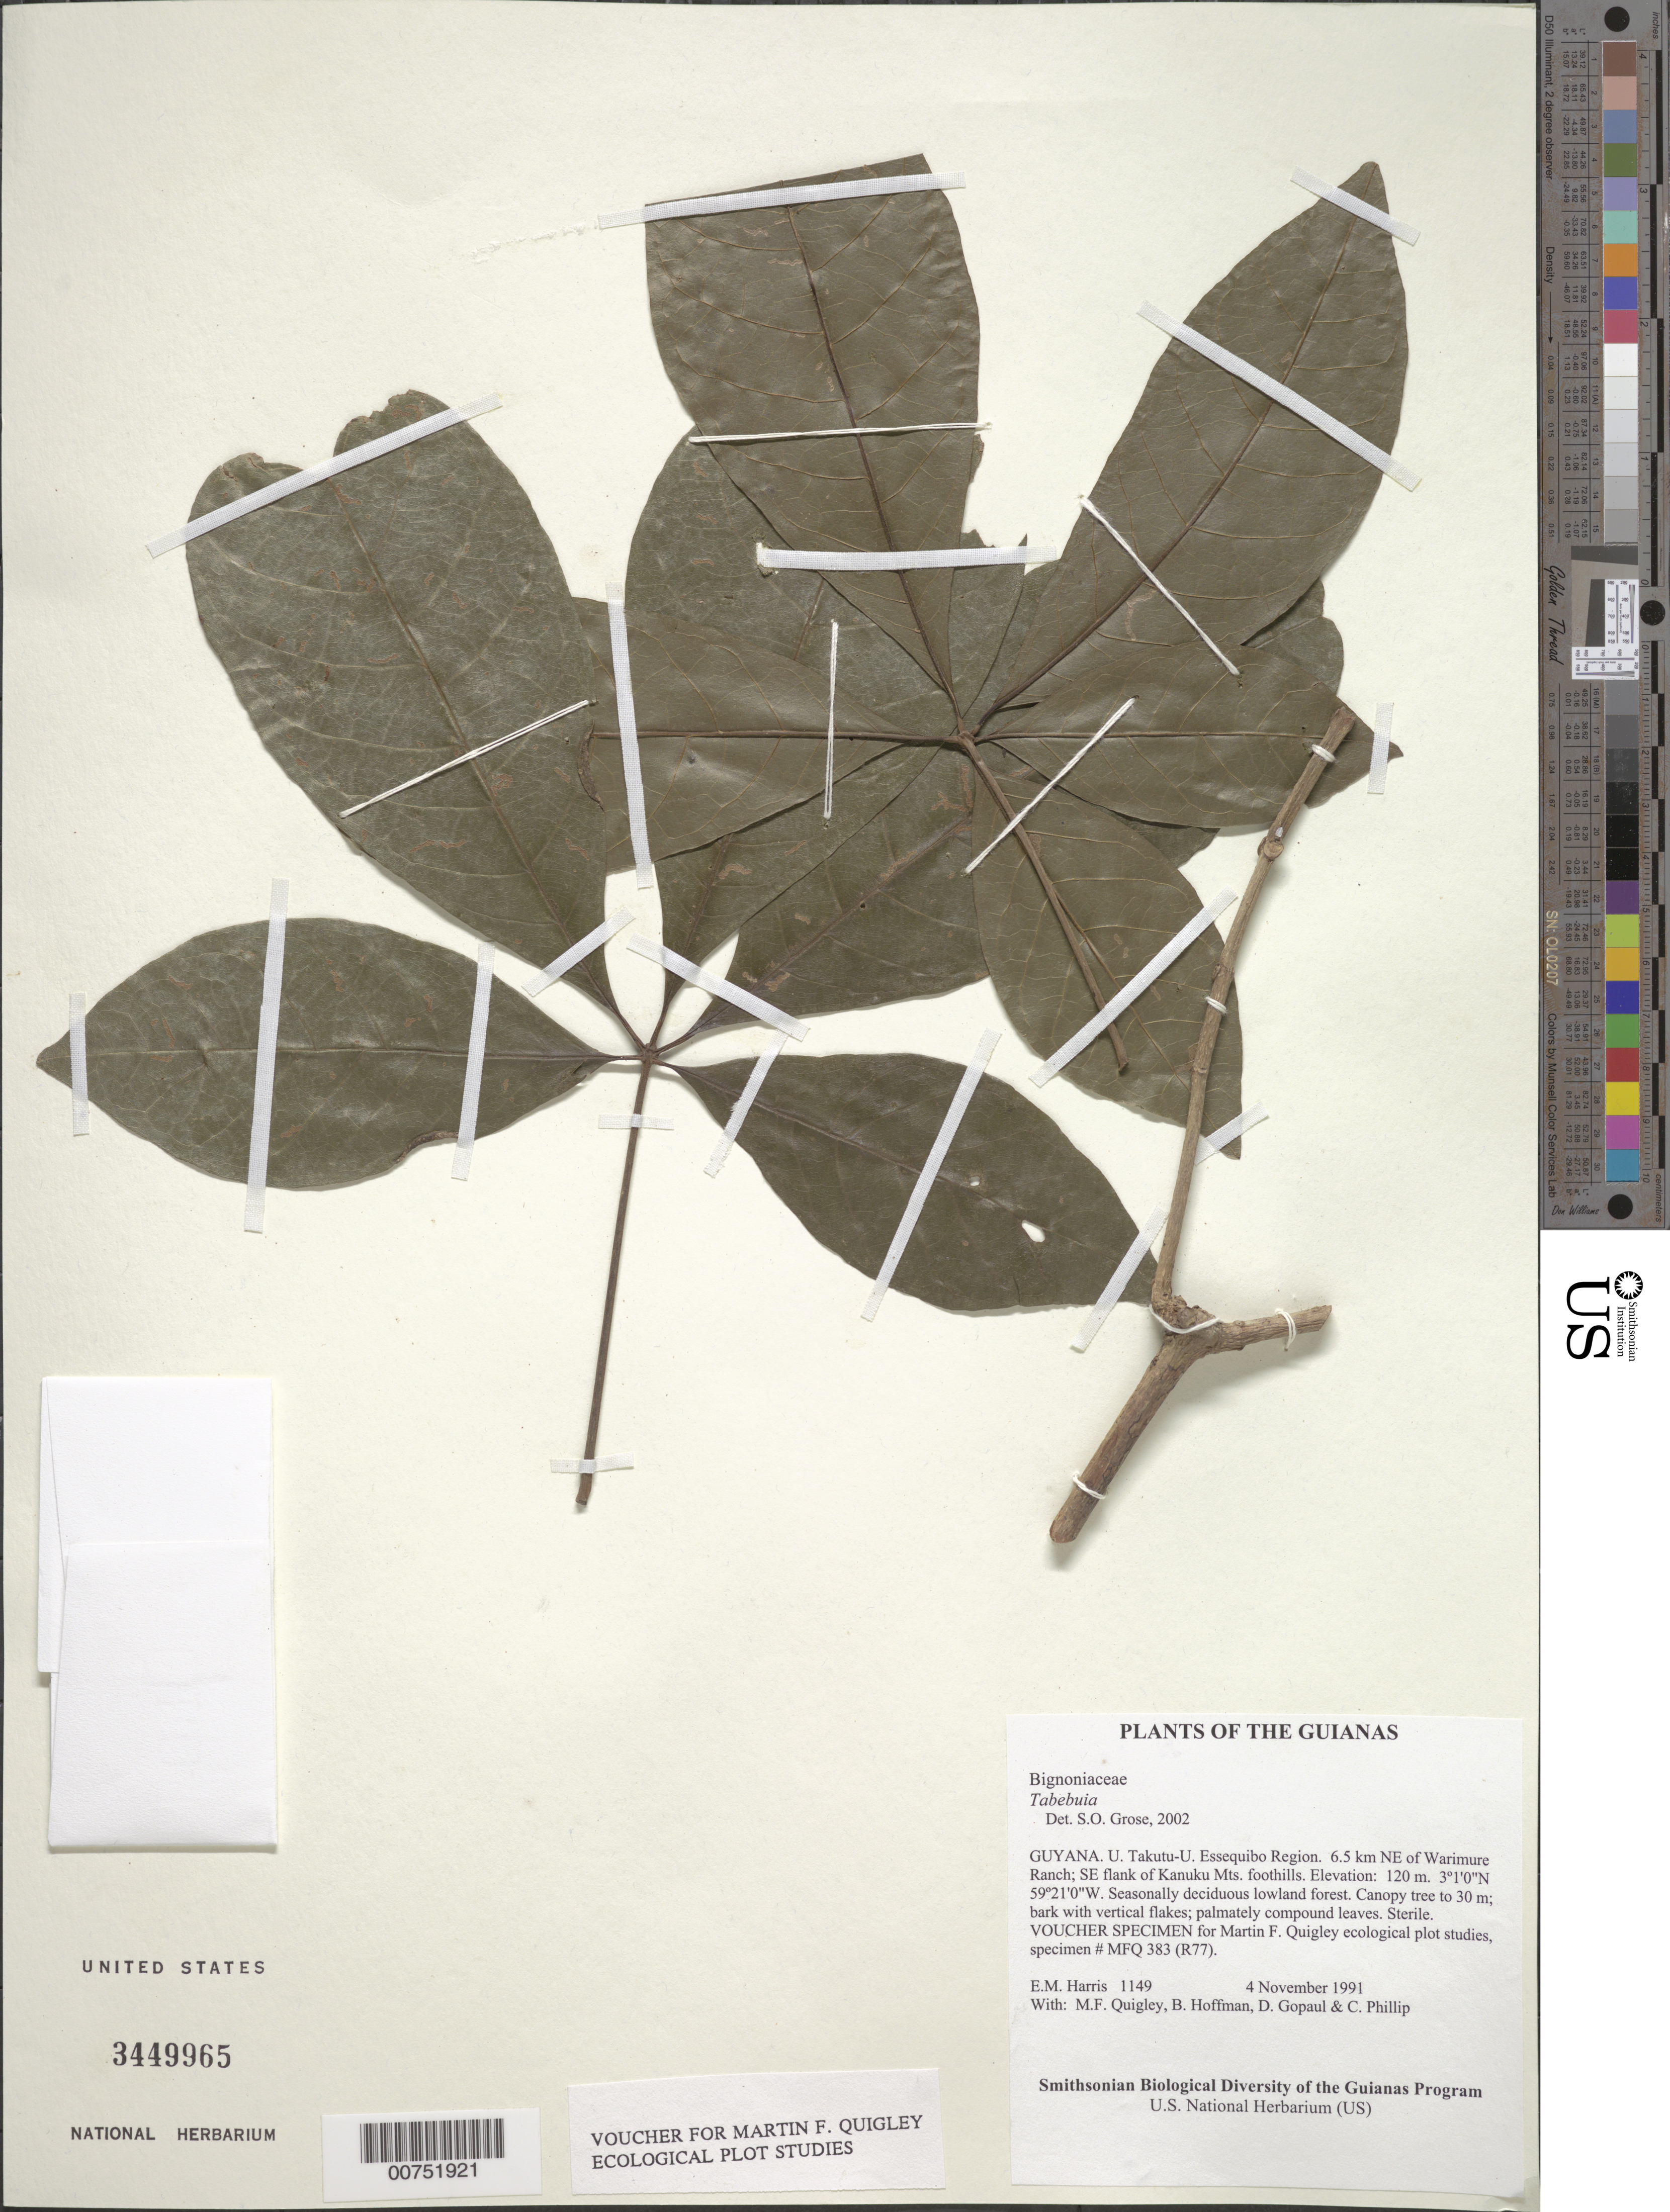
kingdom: Plantae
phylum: Tracheophyta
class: Magnoliopsida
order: Lamiales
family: Bignoniaceae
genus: Tabebuia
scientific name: Tabebuia sp.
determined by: Grose, S. O.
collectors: E. M. Harris, M. Quigley, B. Hoffman, D. Gopaul & C. Phillip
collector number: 1149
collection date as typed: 4 November 1991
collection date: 1991-11-04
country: Guyana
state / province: U. Takutu-U. Essequibo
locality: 6.5 km NE of Warimure Ranch; SE flank of Kanuku Mts. foothills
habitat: Seasonally deciduous lowland forest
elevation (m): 120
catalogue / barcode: US 3449965